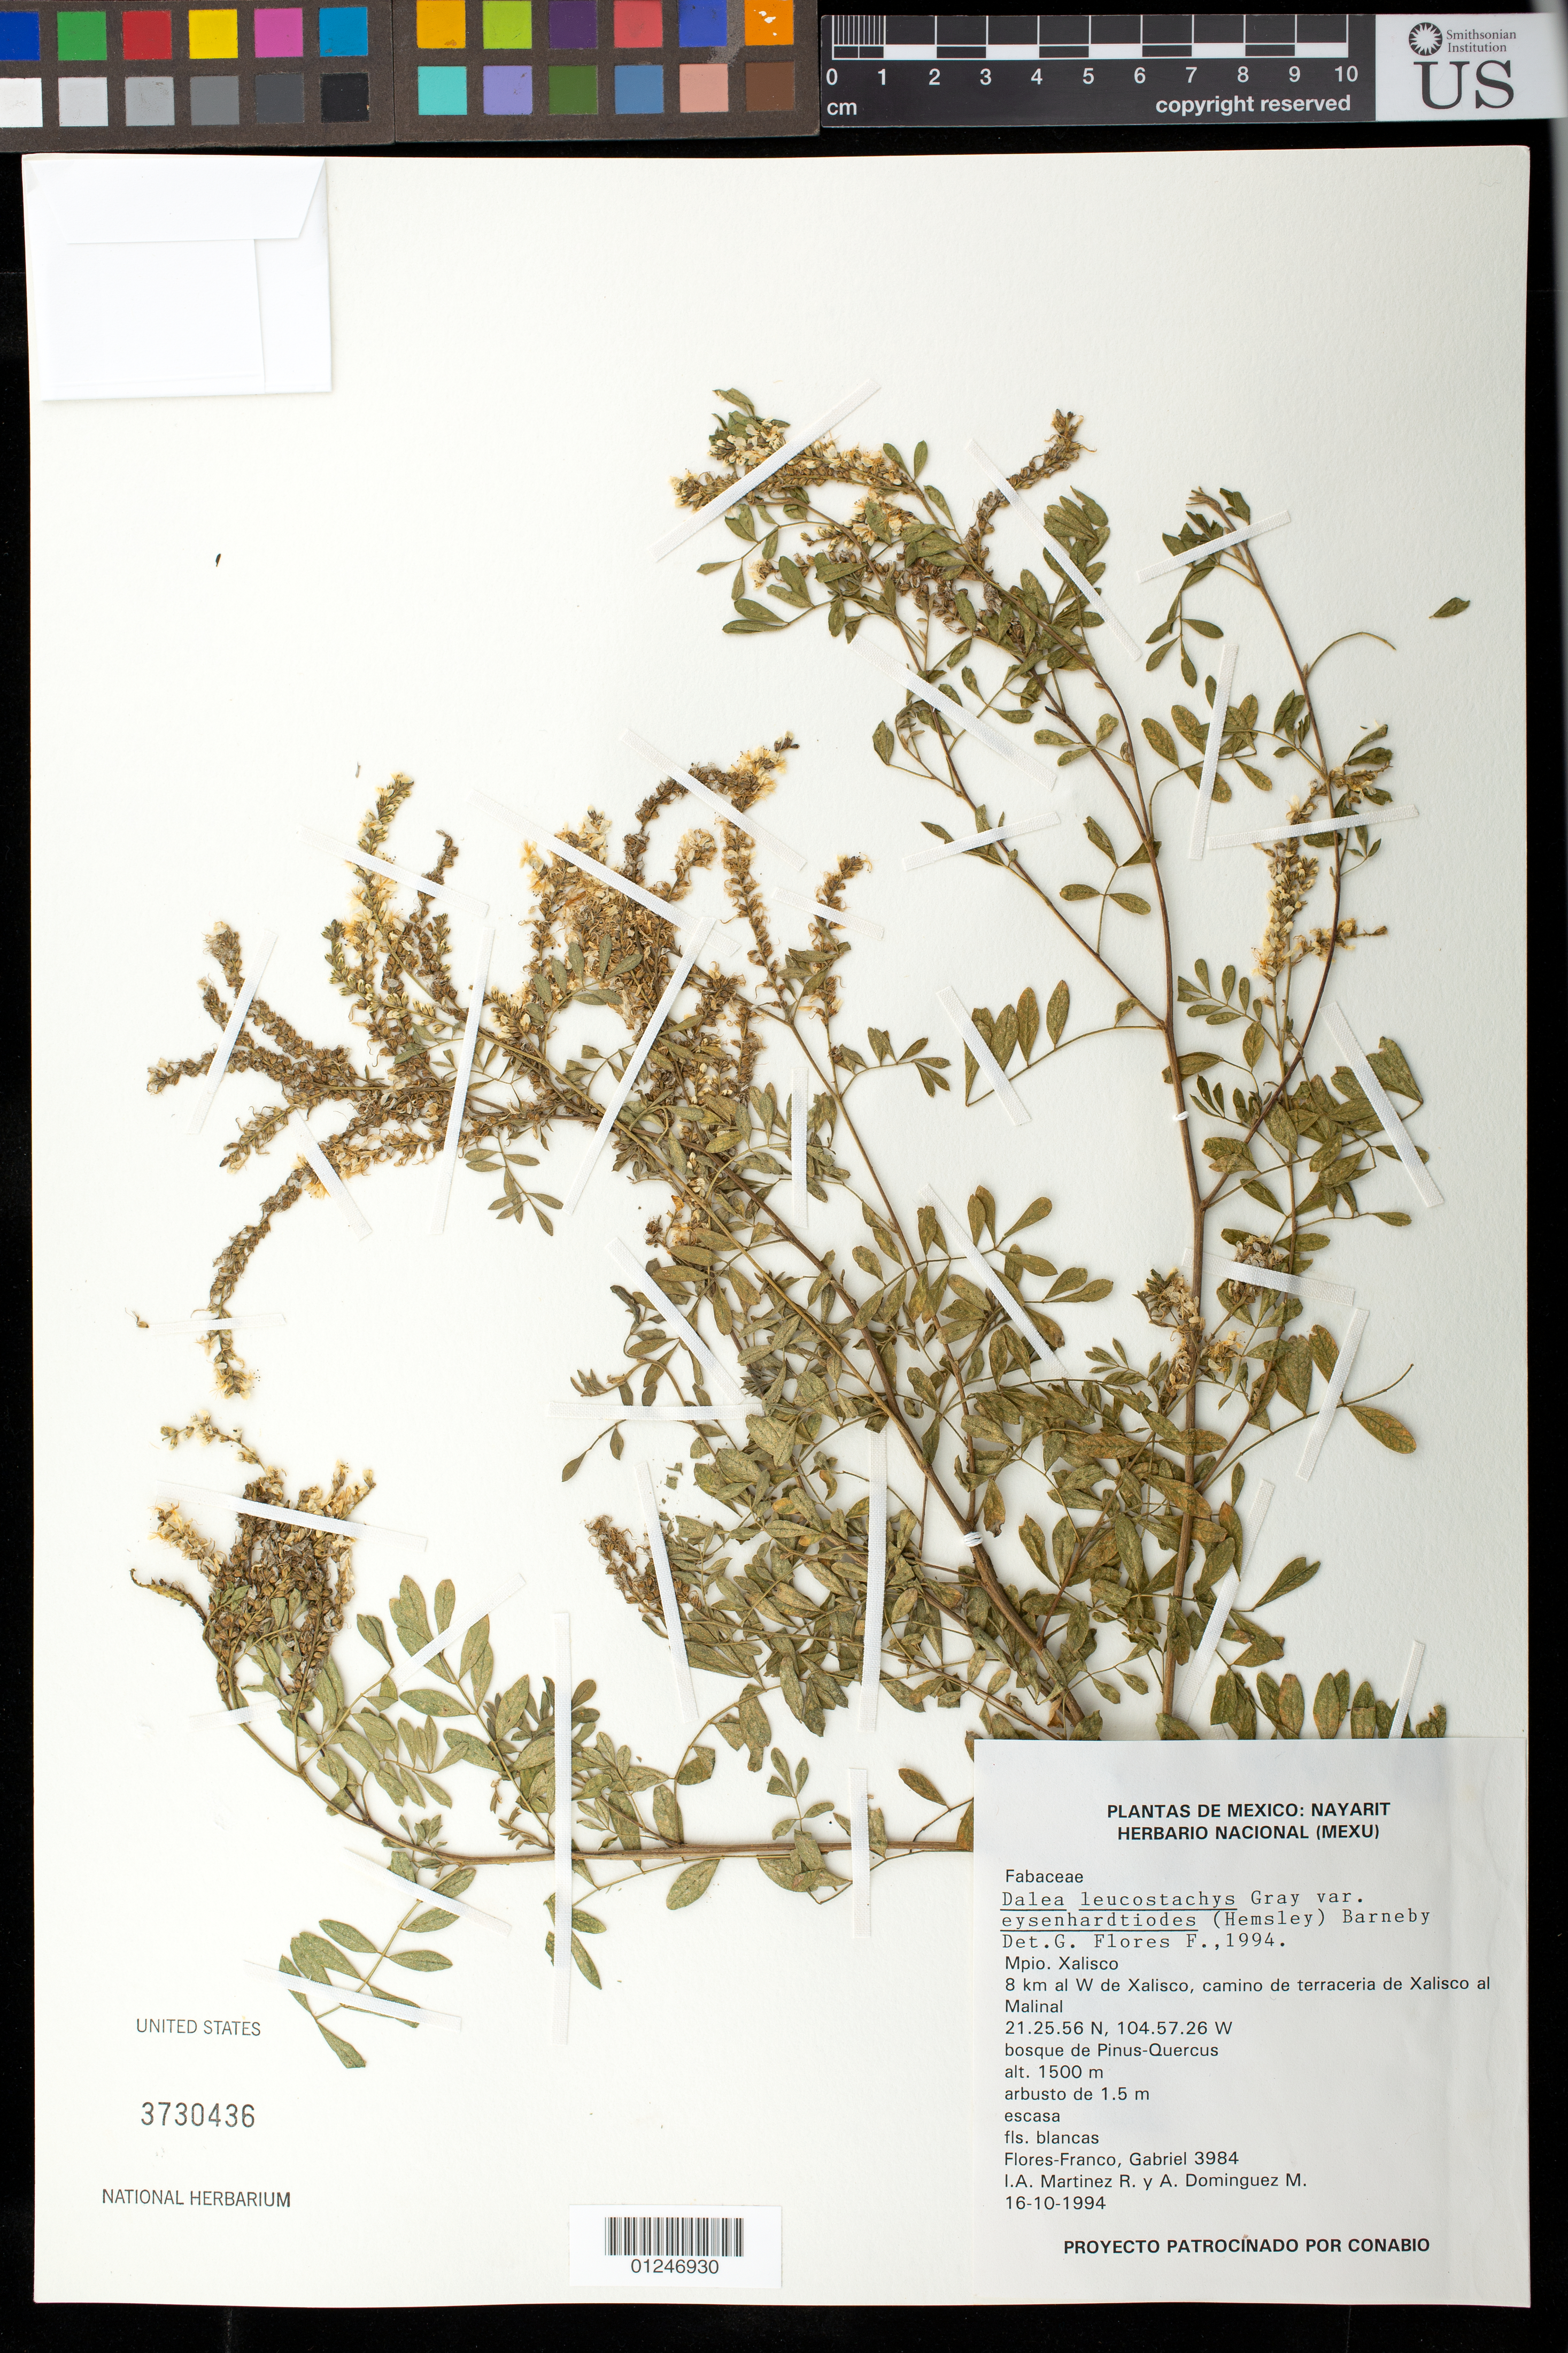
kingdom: Plantae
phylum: Tracheophyta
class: Magnoliopsida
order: Fabales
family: Fabaceae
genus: Dalea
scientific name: Dalea leucostachya var. eysenhardtioides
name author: (Hemsl.) Barneby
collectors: G. Flores F., I. A. Martinez R. & A. Dominguez M.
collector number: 3984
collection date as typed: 16 Oct 1994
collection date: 1994-10-16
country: Mexico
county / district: Xalisco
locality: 8 km al W de Xalisco, camino de terraceria de Xalisco al Malinal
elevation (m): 1500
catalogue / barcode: US 3730436